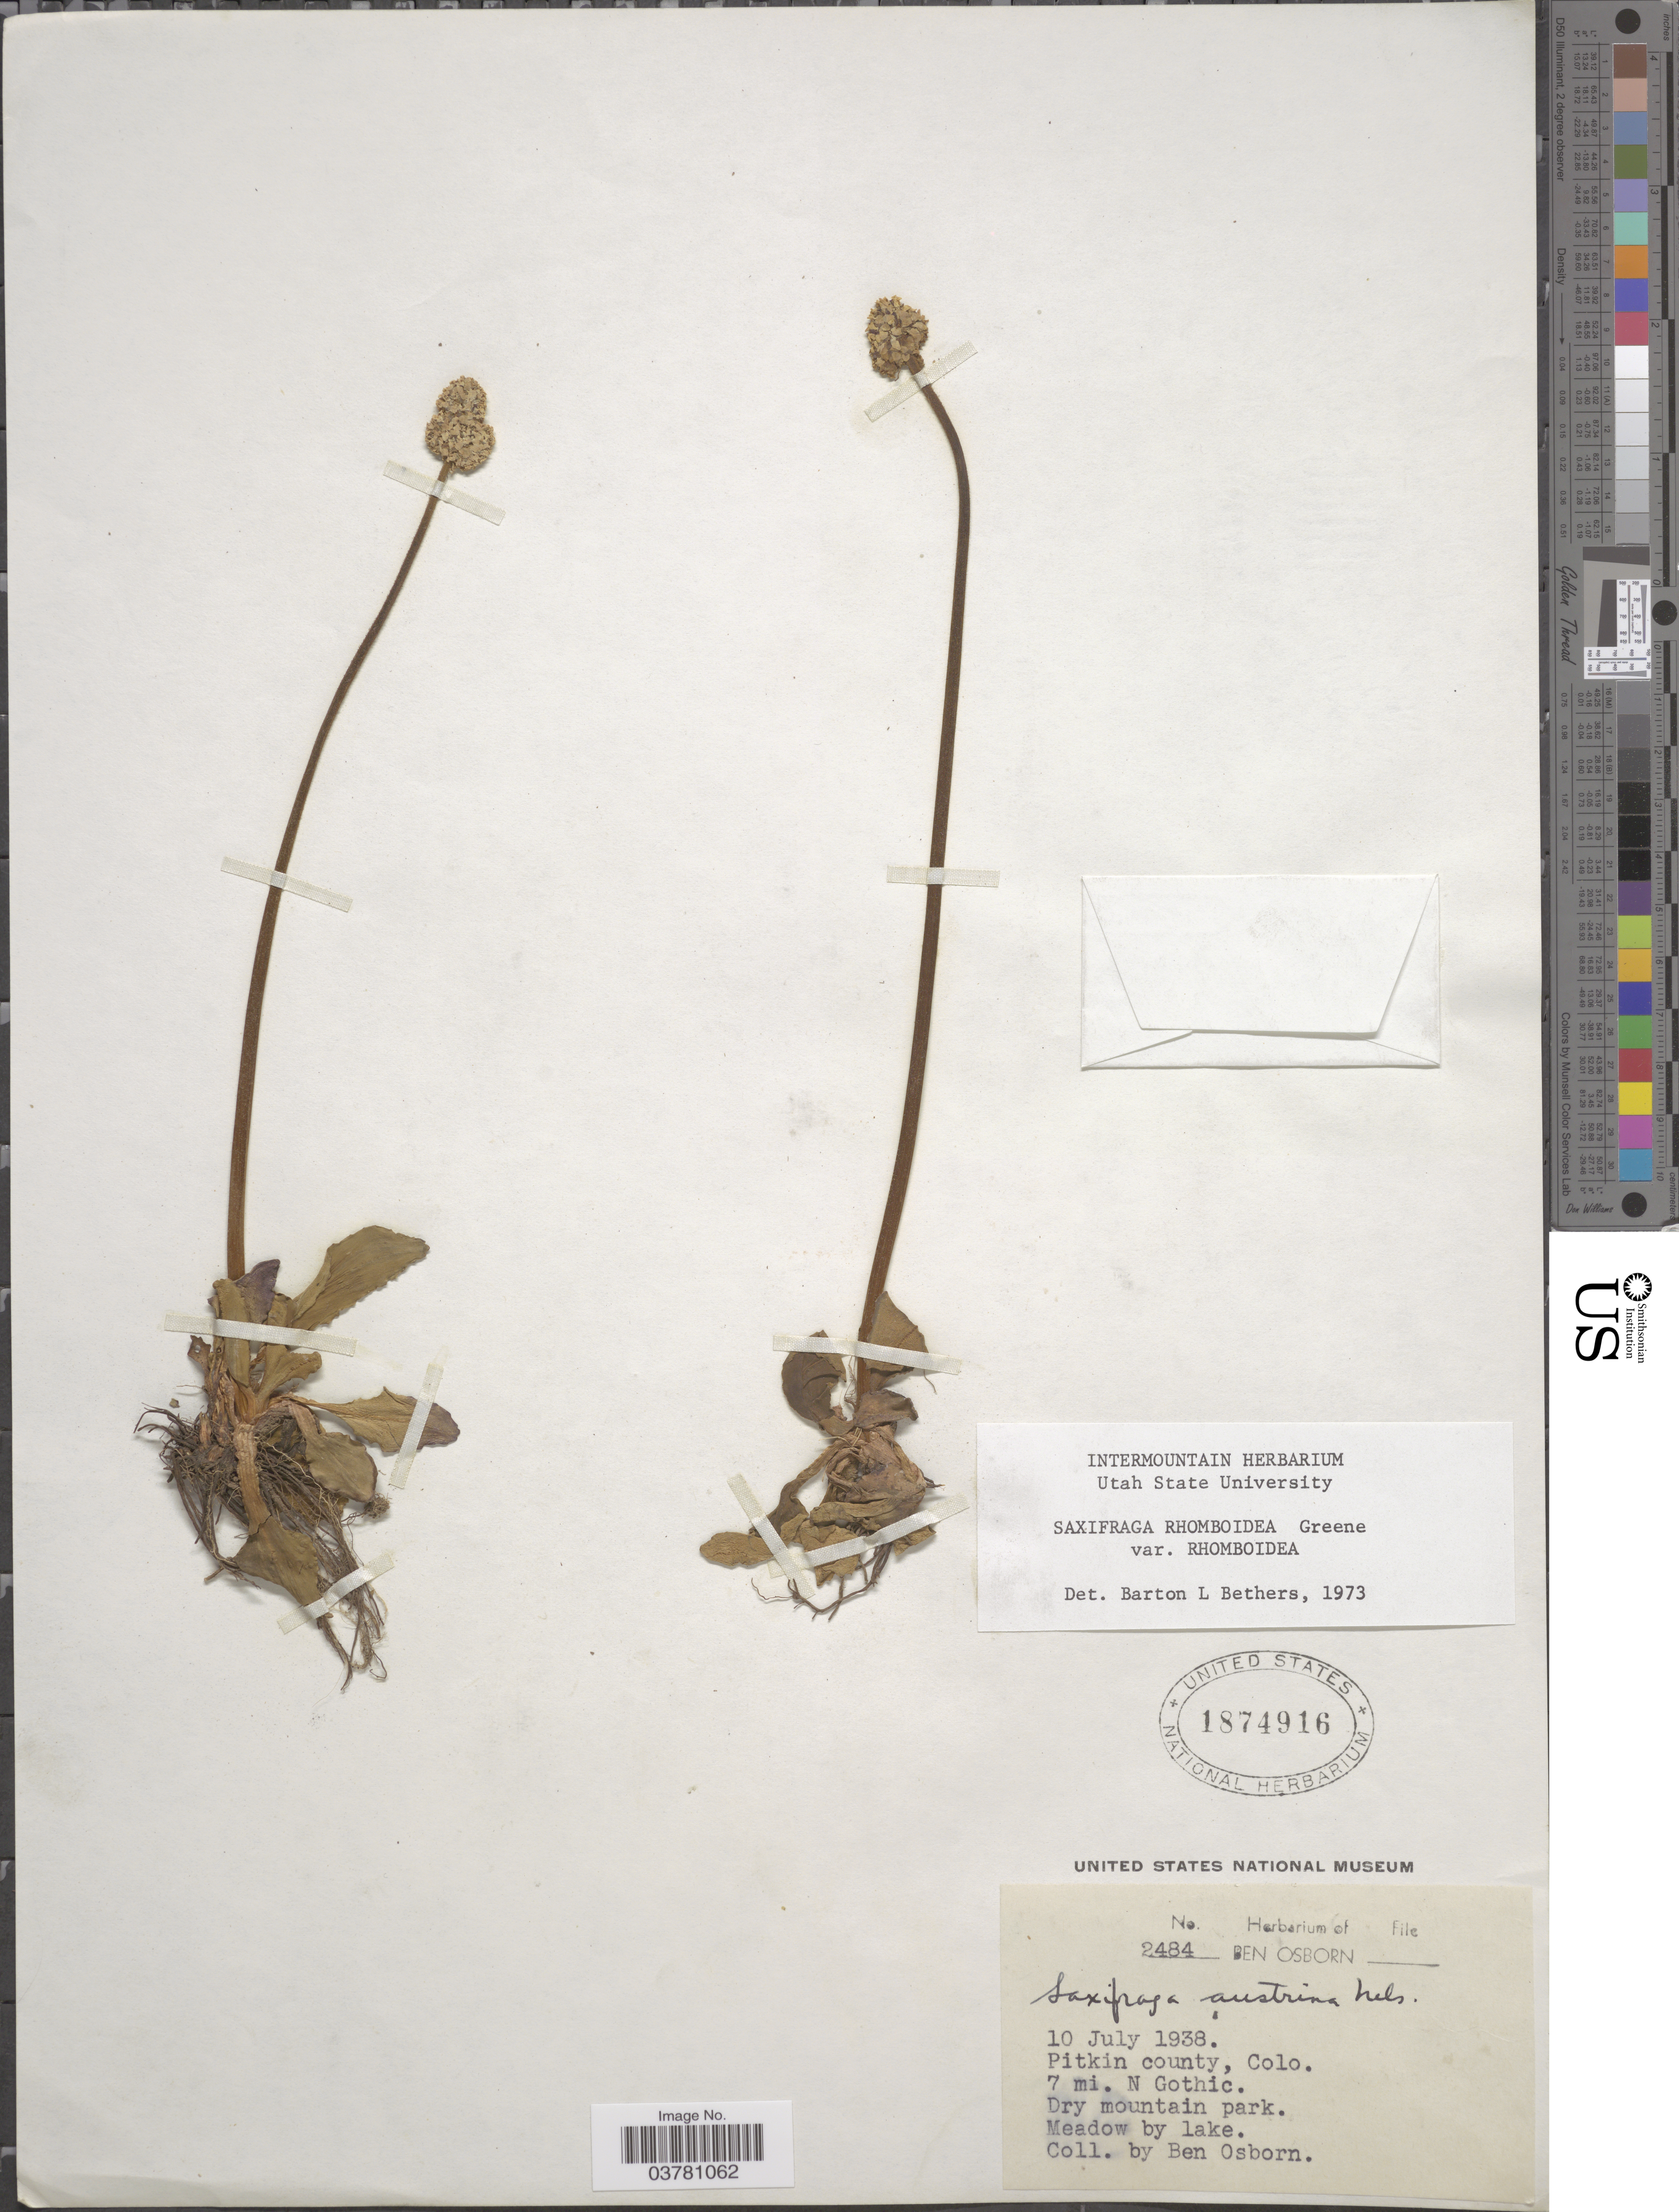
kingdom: Plantae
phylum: Tracheophyta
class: Magnoliopsida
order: Saxifragales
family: Saxifragaceae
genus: Micranthes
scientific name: Micranthes rhomboidea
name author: (Greene) Small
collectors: B. Osborn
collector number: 2484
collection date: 1938-07-10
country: United States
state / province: Colorado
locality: Pitkin county. 7 mi. N Gothic.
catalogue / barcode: US 1874916